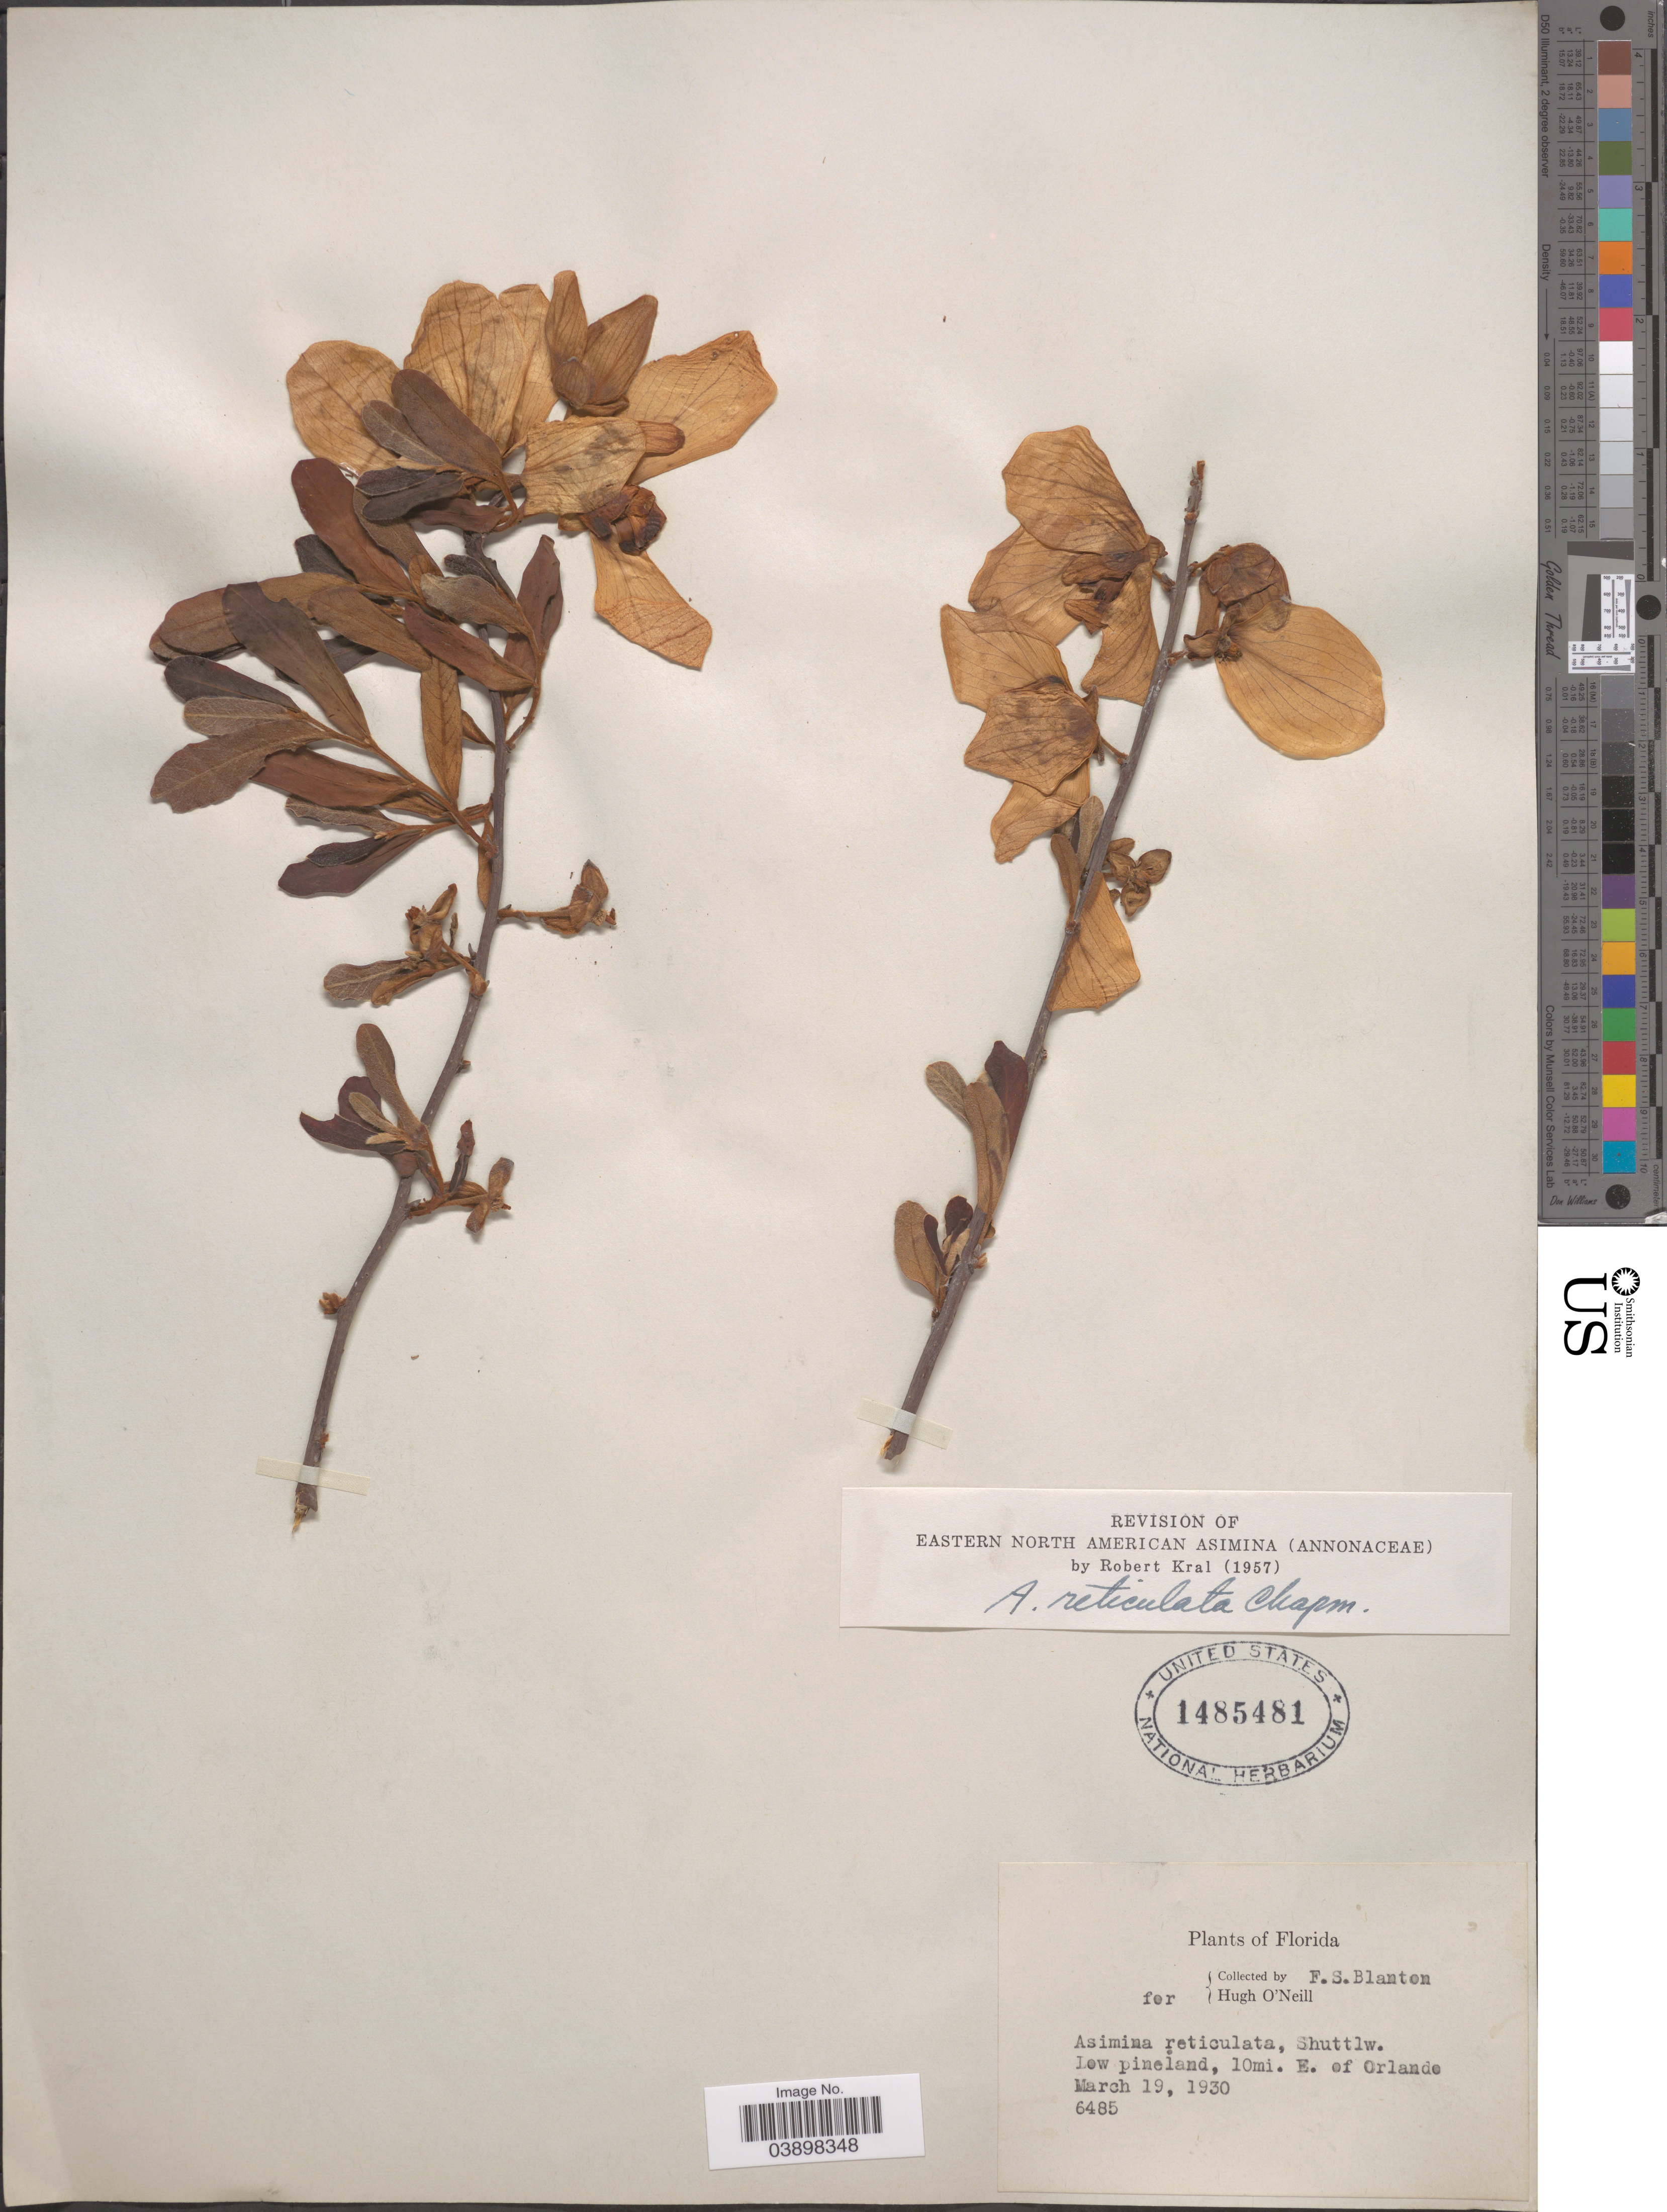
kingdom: Plantae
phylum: Tracheophyta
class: Magnoliopsida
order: Magnoliales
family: Annonaceae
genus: Asimina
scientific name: Asimina reticulata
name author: (Shuttlew.) Chapm.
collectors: F. S. Blanton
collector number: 6485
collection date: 1930-03-19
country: United States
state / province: Florida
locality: Low pineland, 10mi. E. of Orlando.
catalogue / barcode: US 1485481